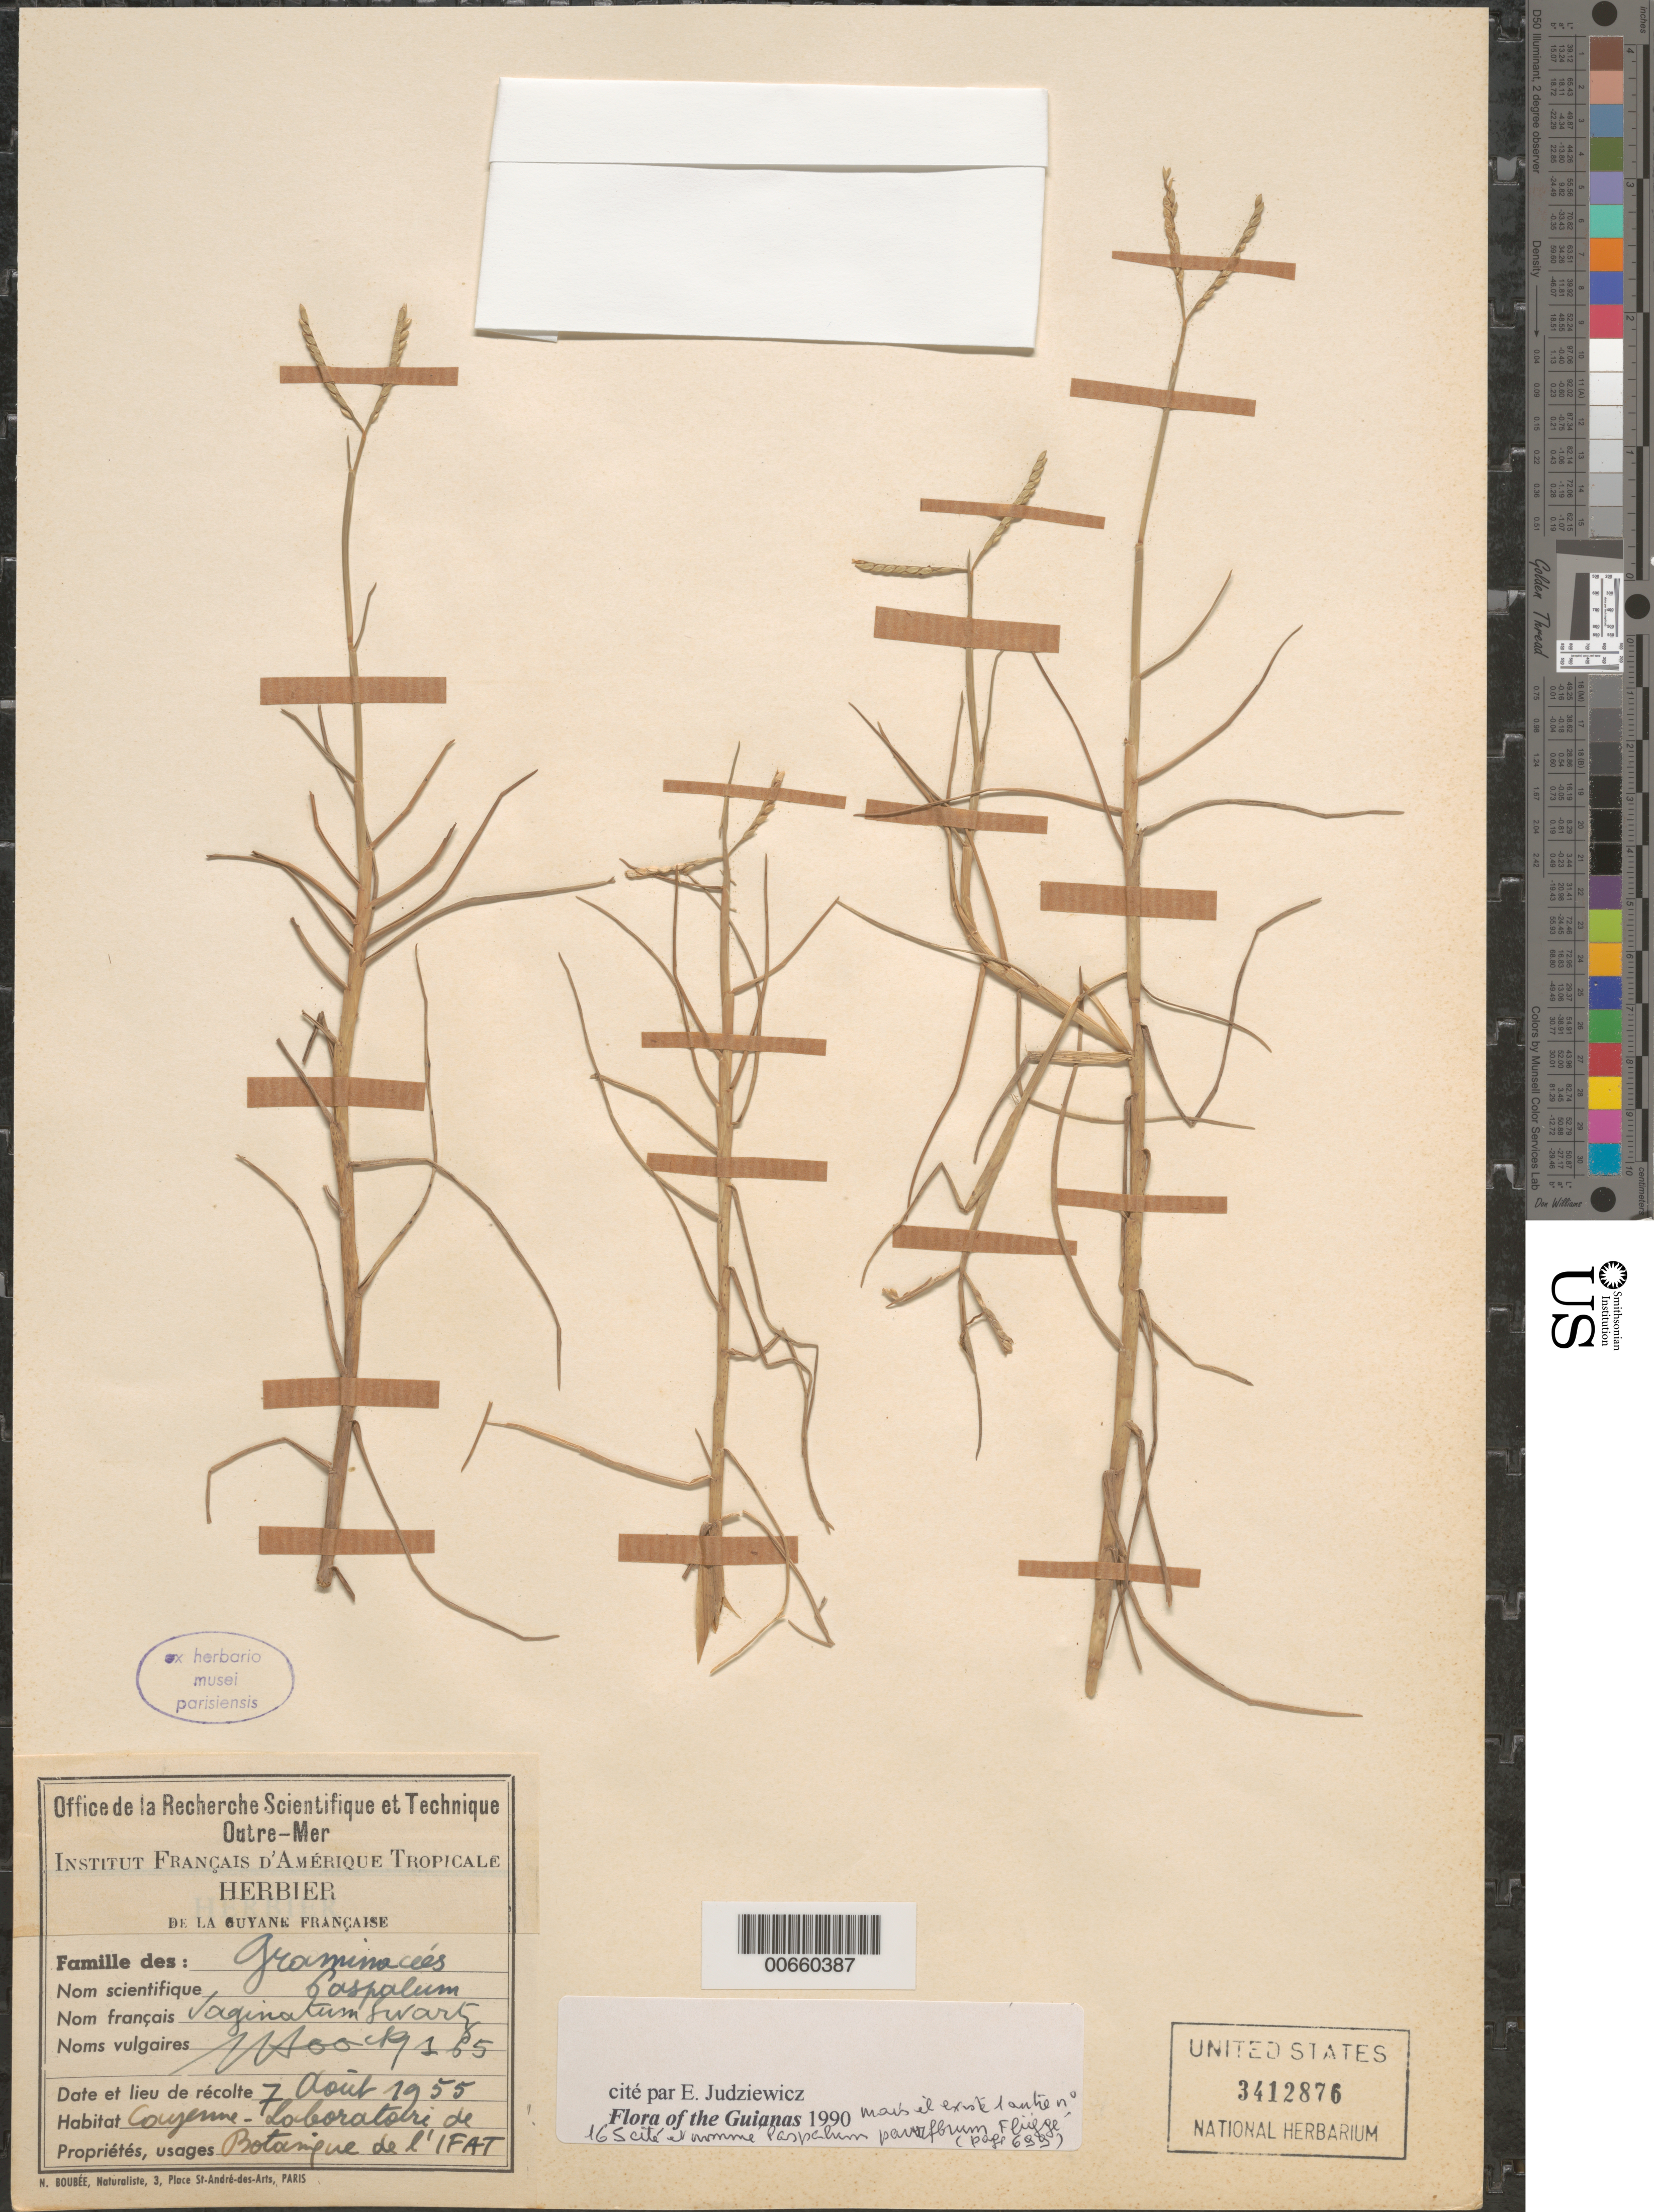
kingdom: Plantae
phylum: Tracheophyta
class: Liliopsida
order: Poales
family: Poaceae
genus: Paspalum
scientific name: Paspalum vaginatum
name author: Sw.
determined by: Judziewicz, E. J.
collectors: J. Hoock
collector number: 165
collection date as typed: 7-Aug-55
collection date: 1955-08-07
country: French Guiana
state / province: Cayenne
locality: Cayenne, Laboratoire de Botanique de l'IFAT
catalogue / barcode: US 3412876